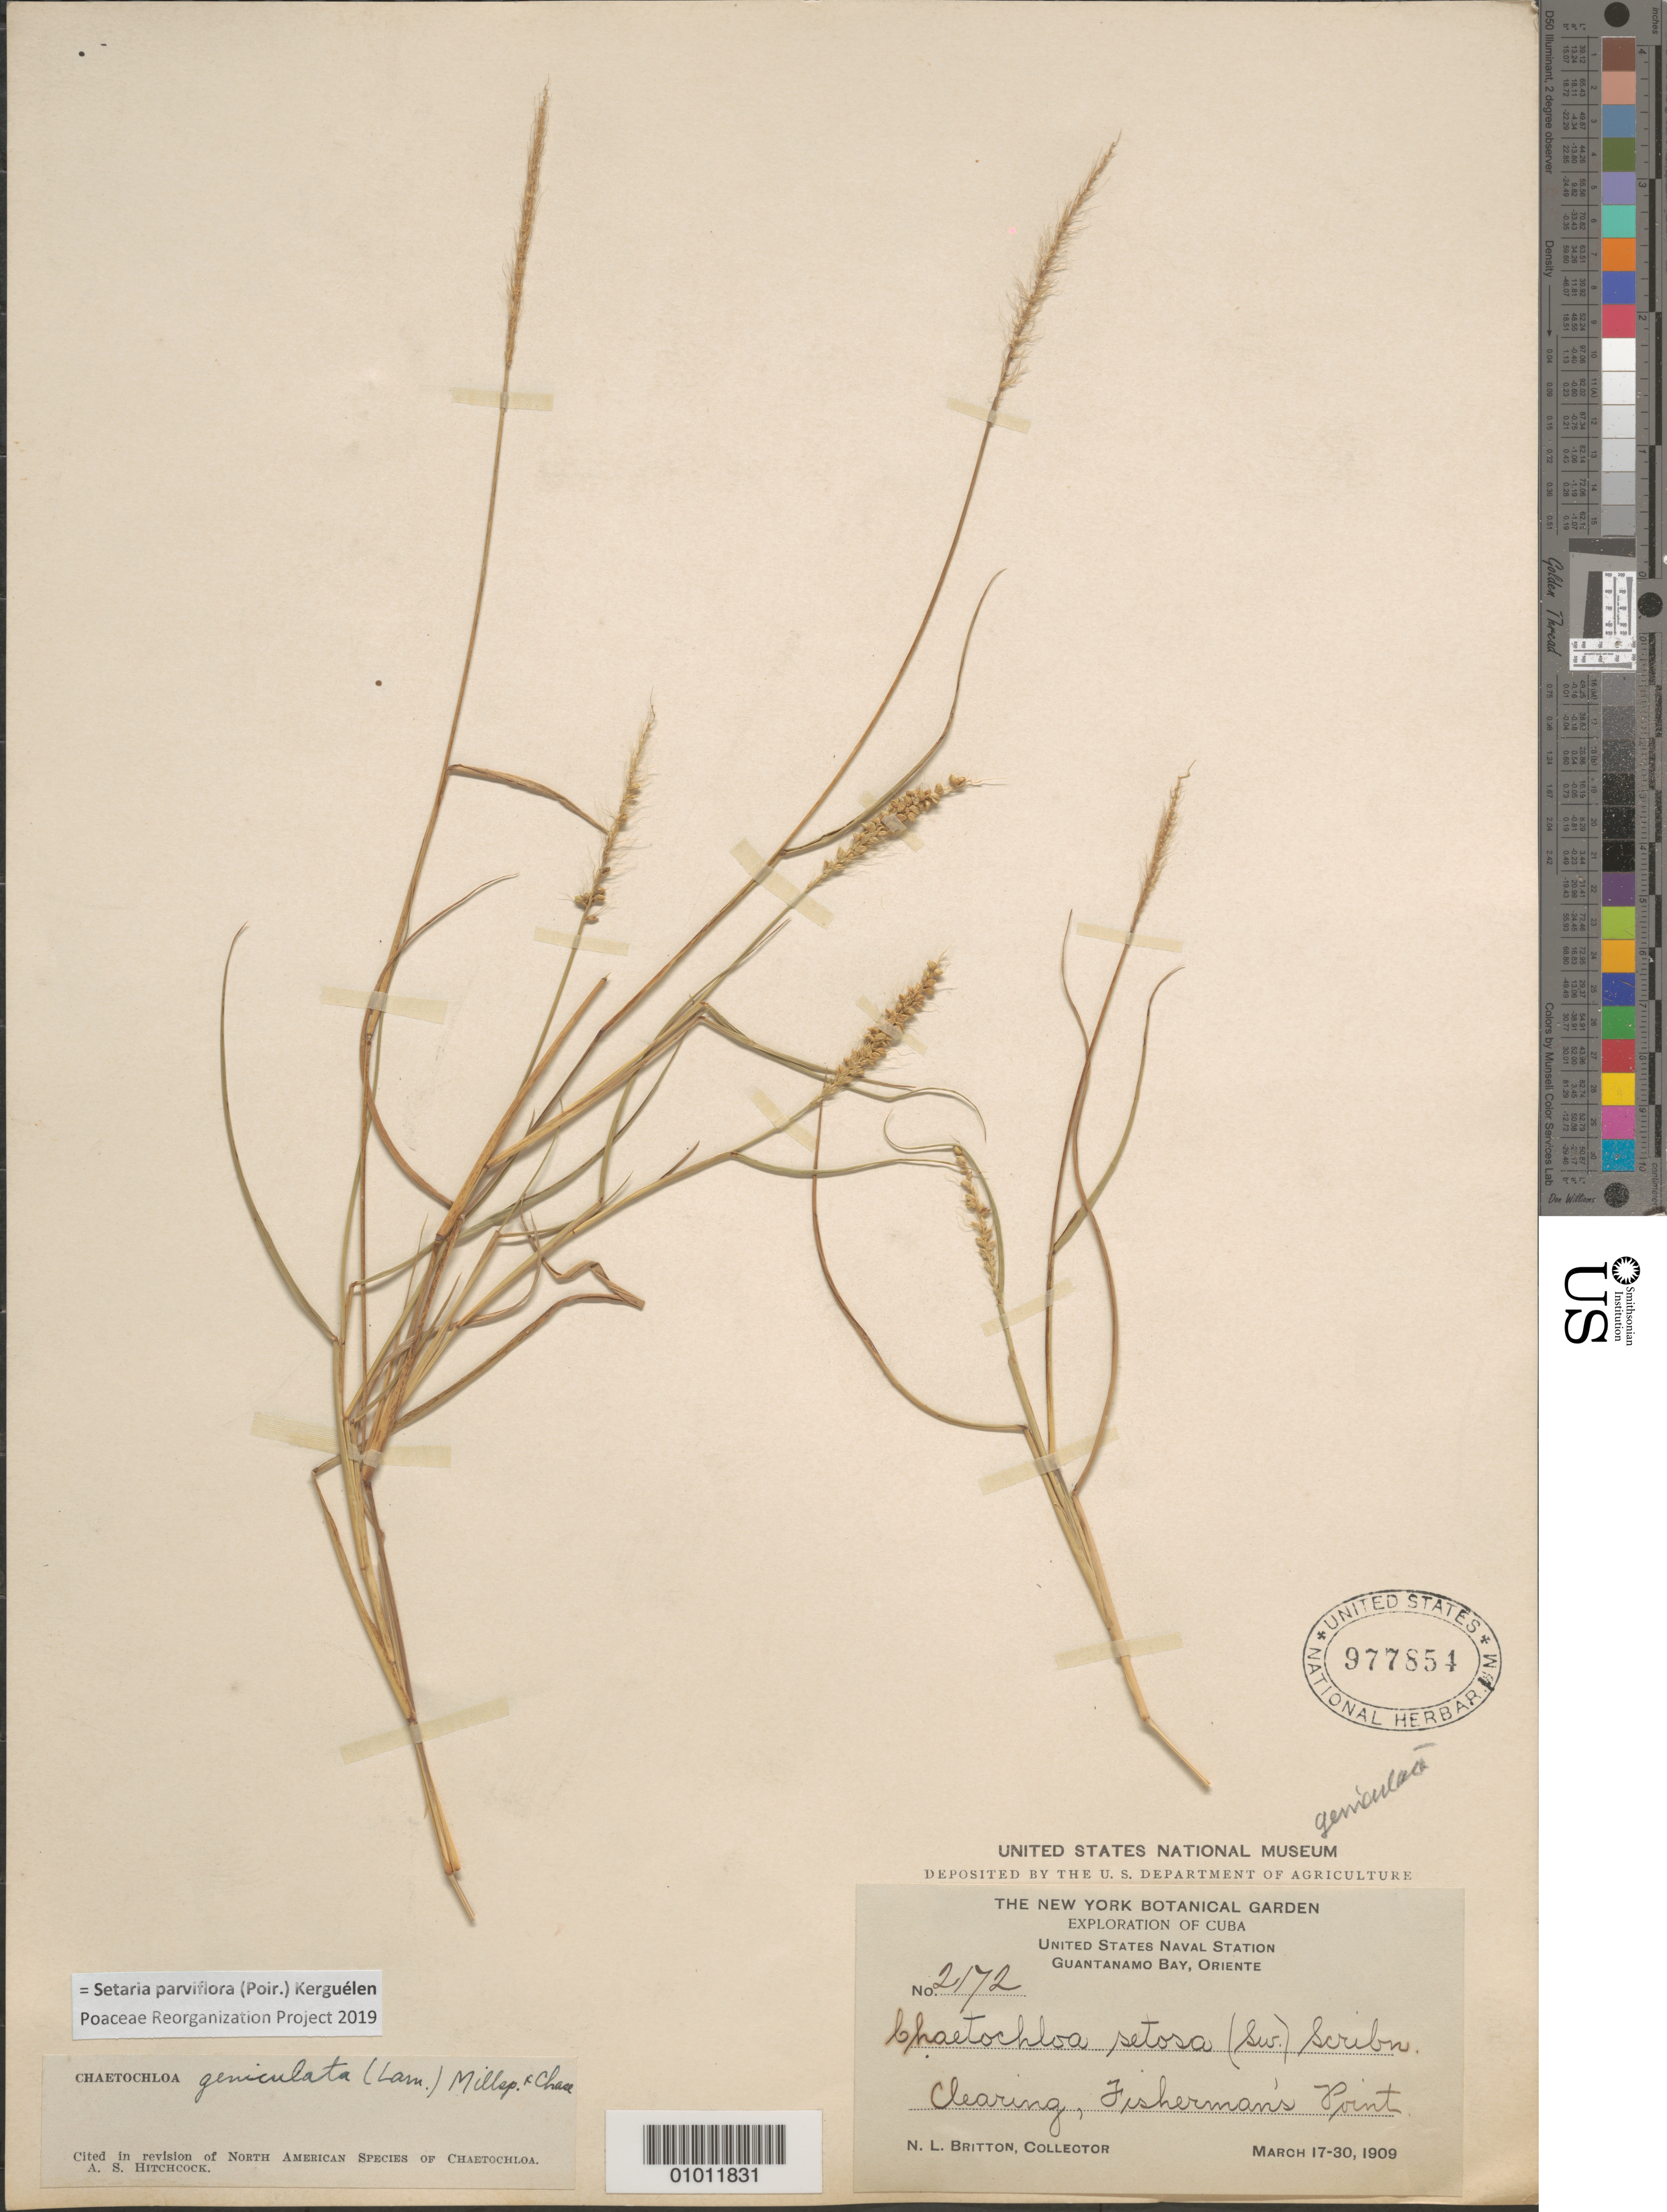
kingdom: Plantae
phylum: Tracheophyta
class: Liliopsida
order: Poales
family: Poaceae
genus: Setaria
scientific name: Setaria parviflora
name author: (Poir.) Kerguélen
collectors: N. Britton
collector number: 2172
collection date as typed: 17 Mar 1909 to 30 Mar 1909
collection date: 1909-03-17/1909-03-30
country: Cuba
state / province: Oriente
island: Cuba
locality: Guantanomo Bay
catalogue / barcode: US 977854